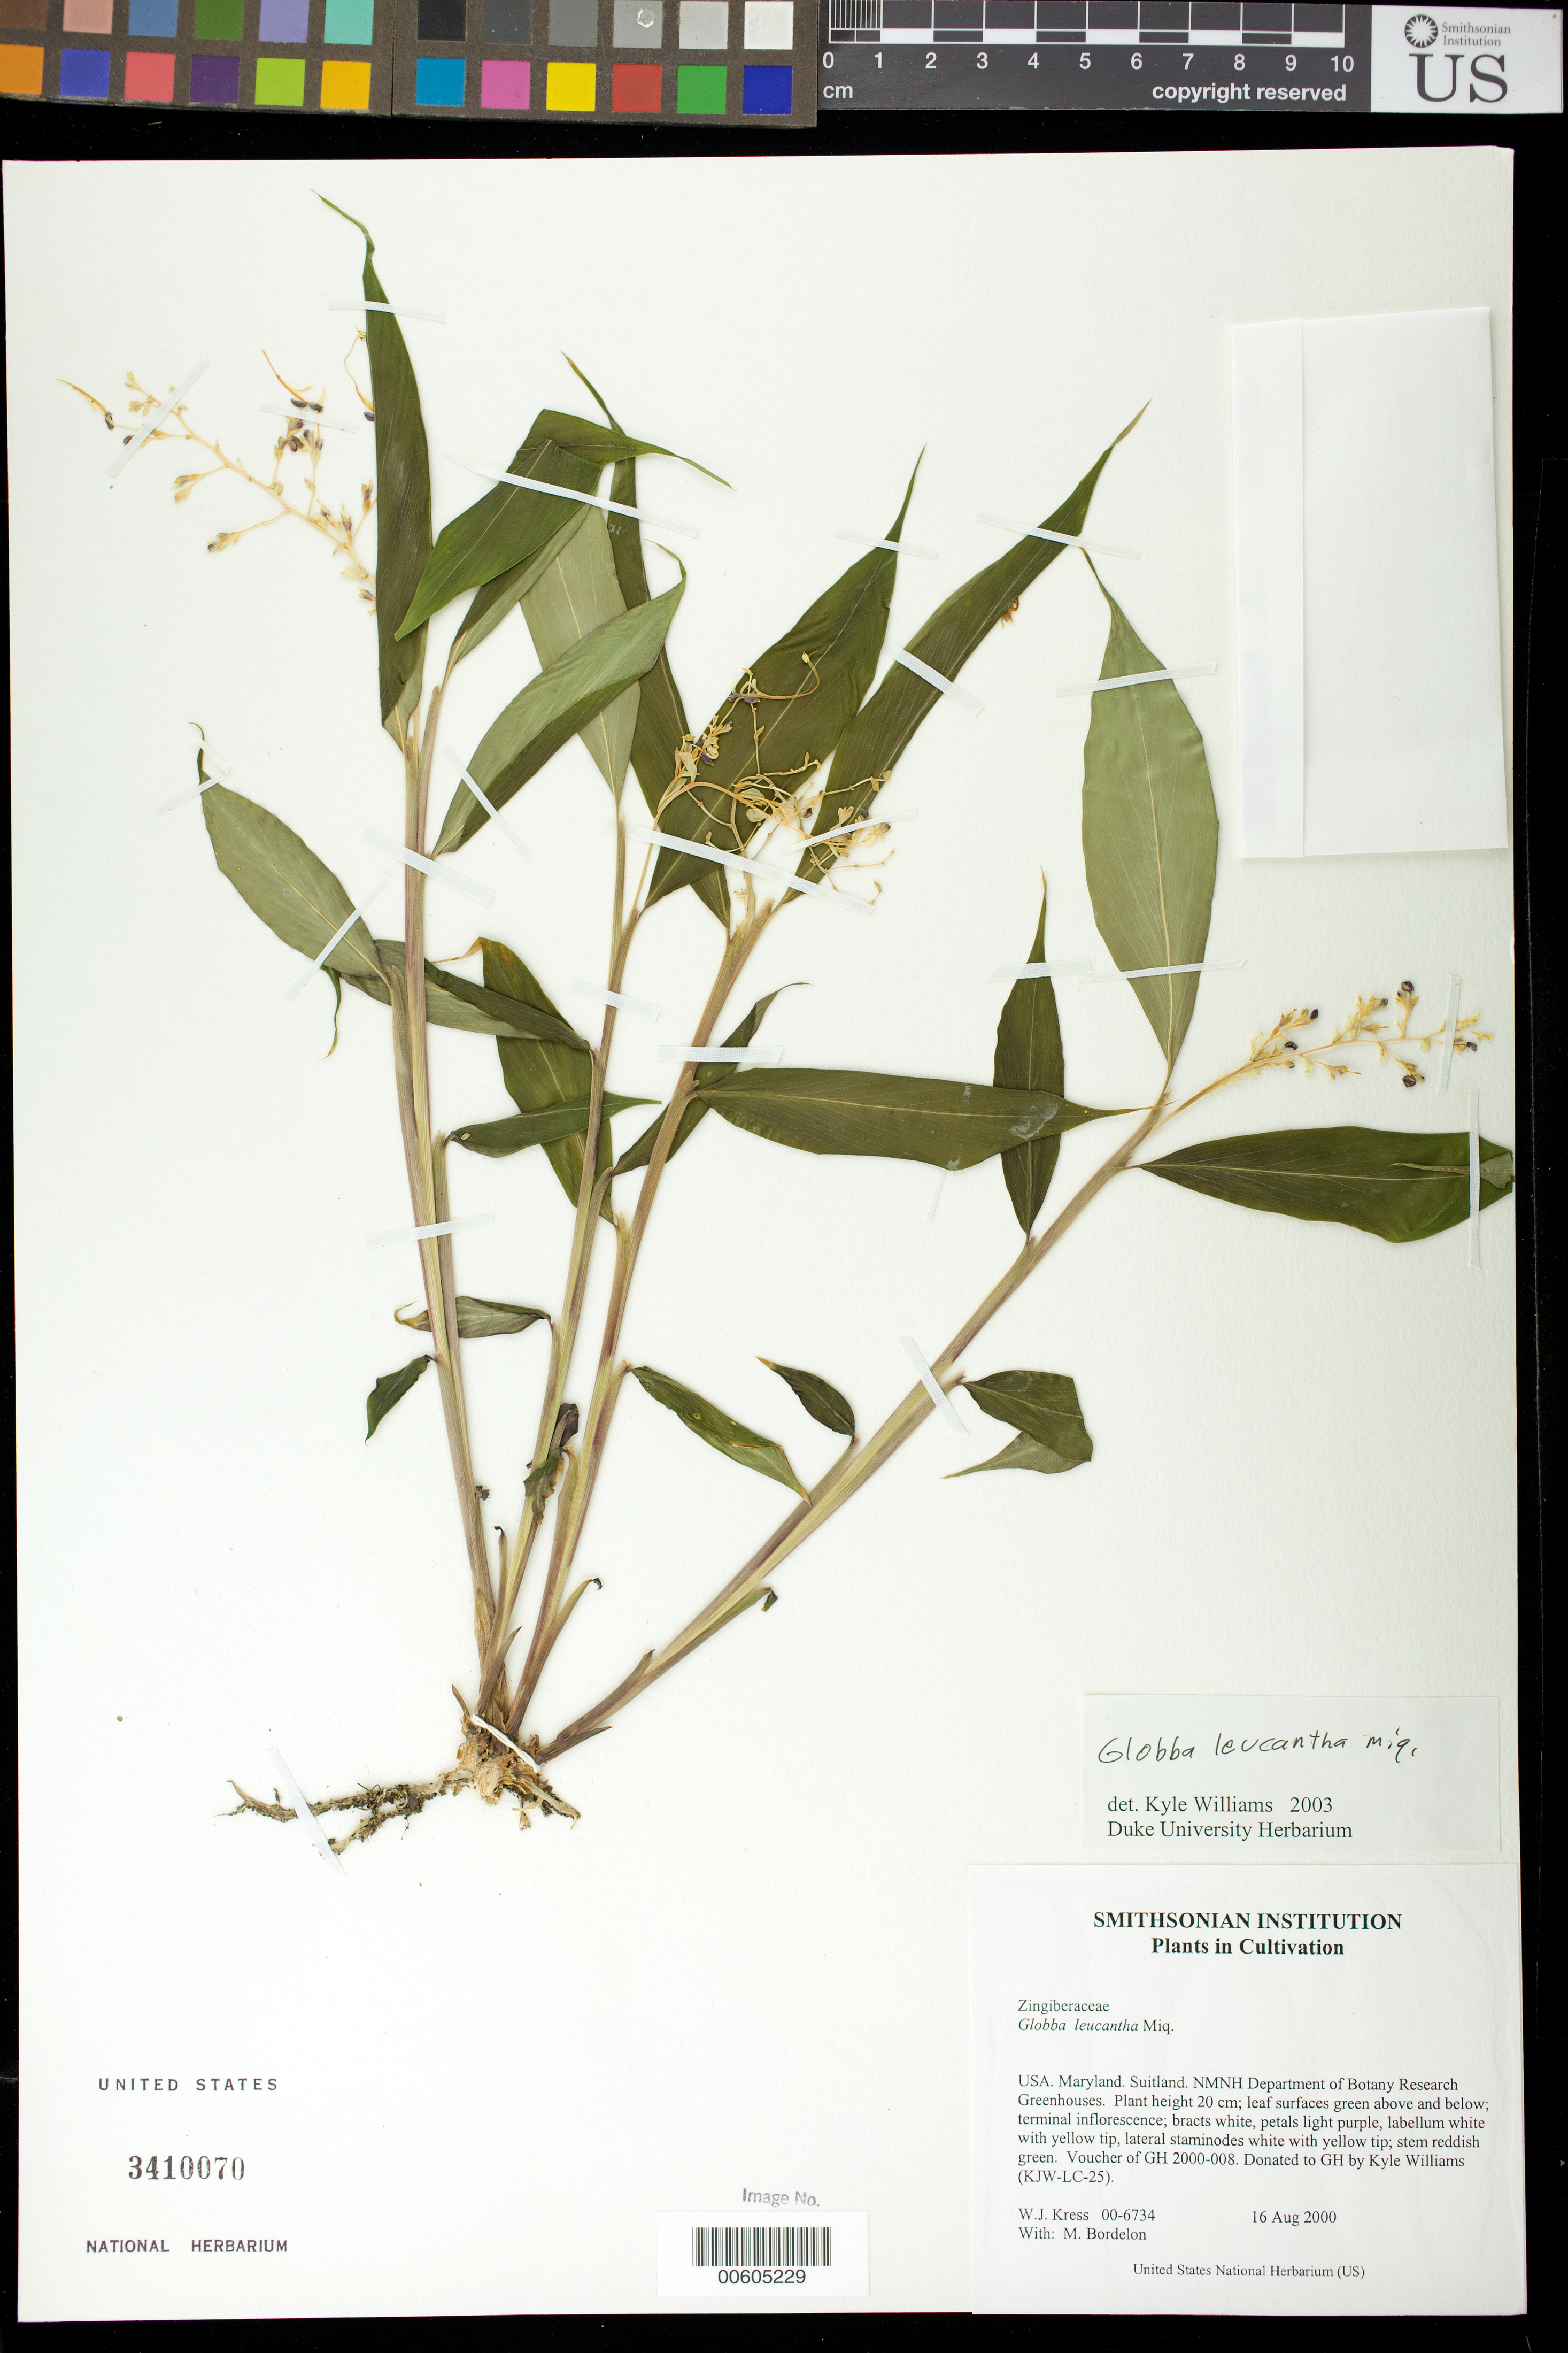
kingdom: Plantae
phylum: Tracheophyta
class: Liliopsida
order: Zingiberales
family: Zingiberaceae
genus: Globba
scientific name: Globba leucantha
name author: Miq.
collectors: W. J. Kress & M. Bordelon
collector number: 00-6734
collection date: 2000-08-16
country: United States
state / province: Maryland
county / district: Prince George's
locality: NMNH Botany Research Greenhouses. Suitland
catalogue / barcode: US 3410070